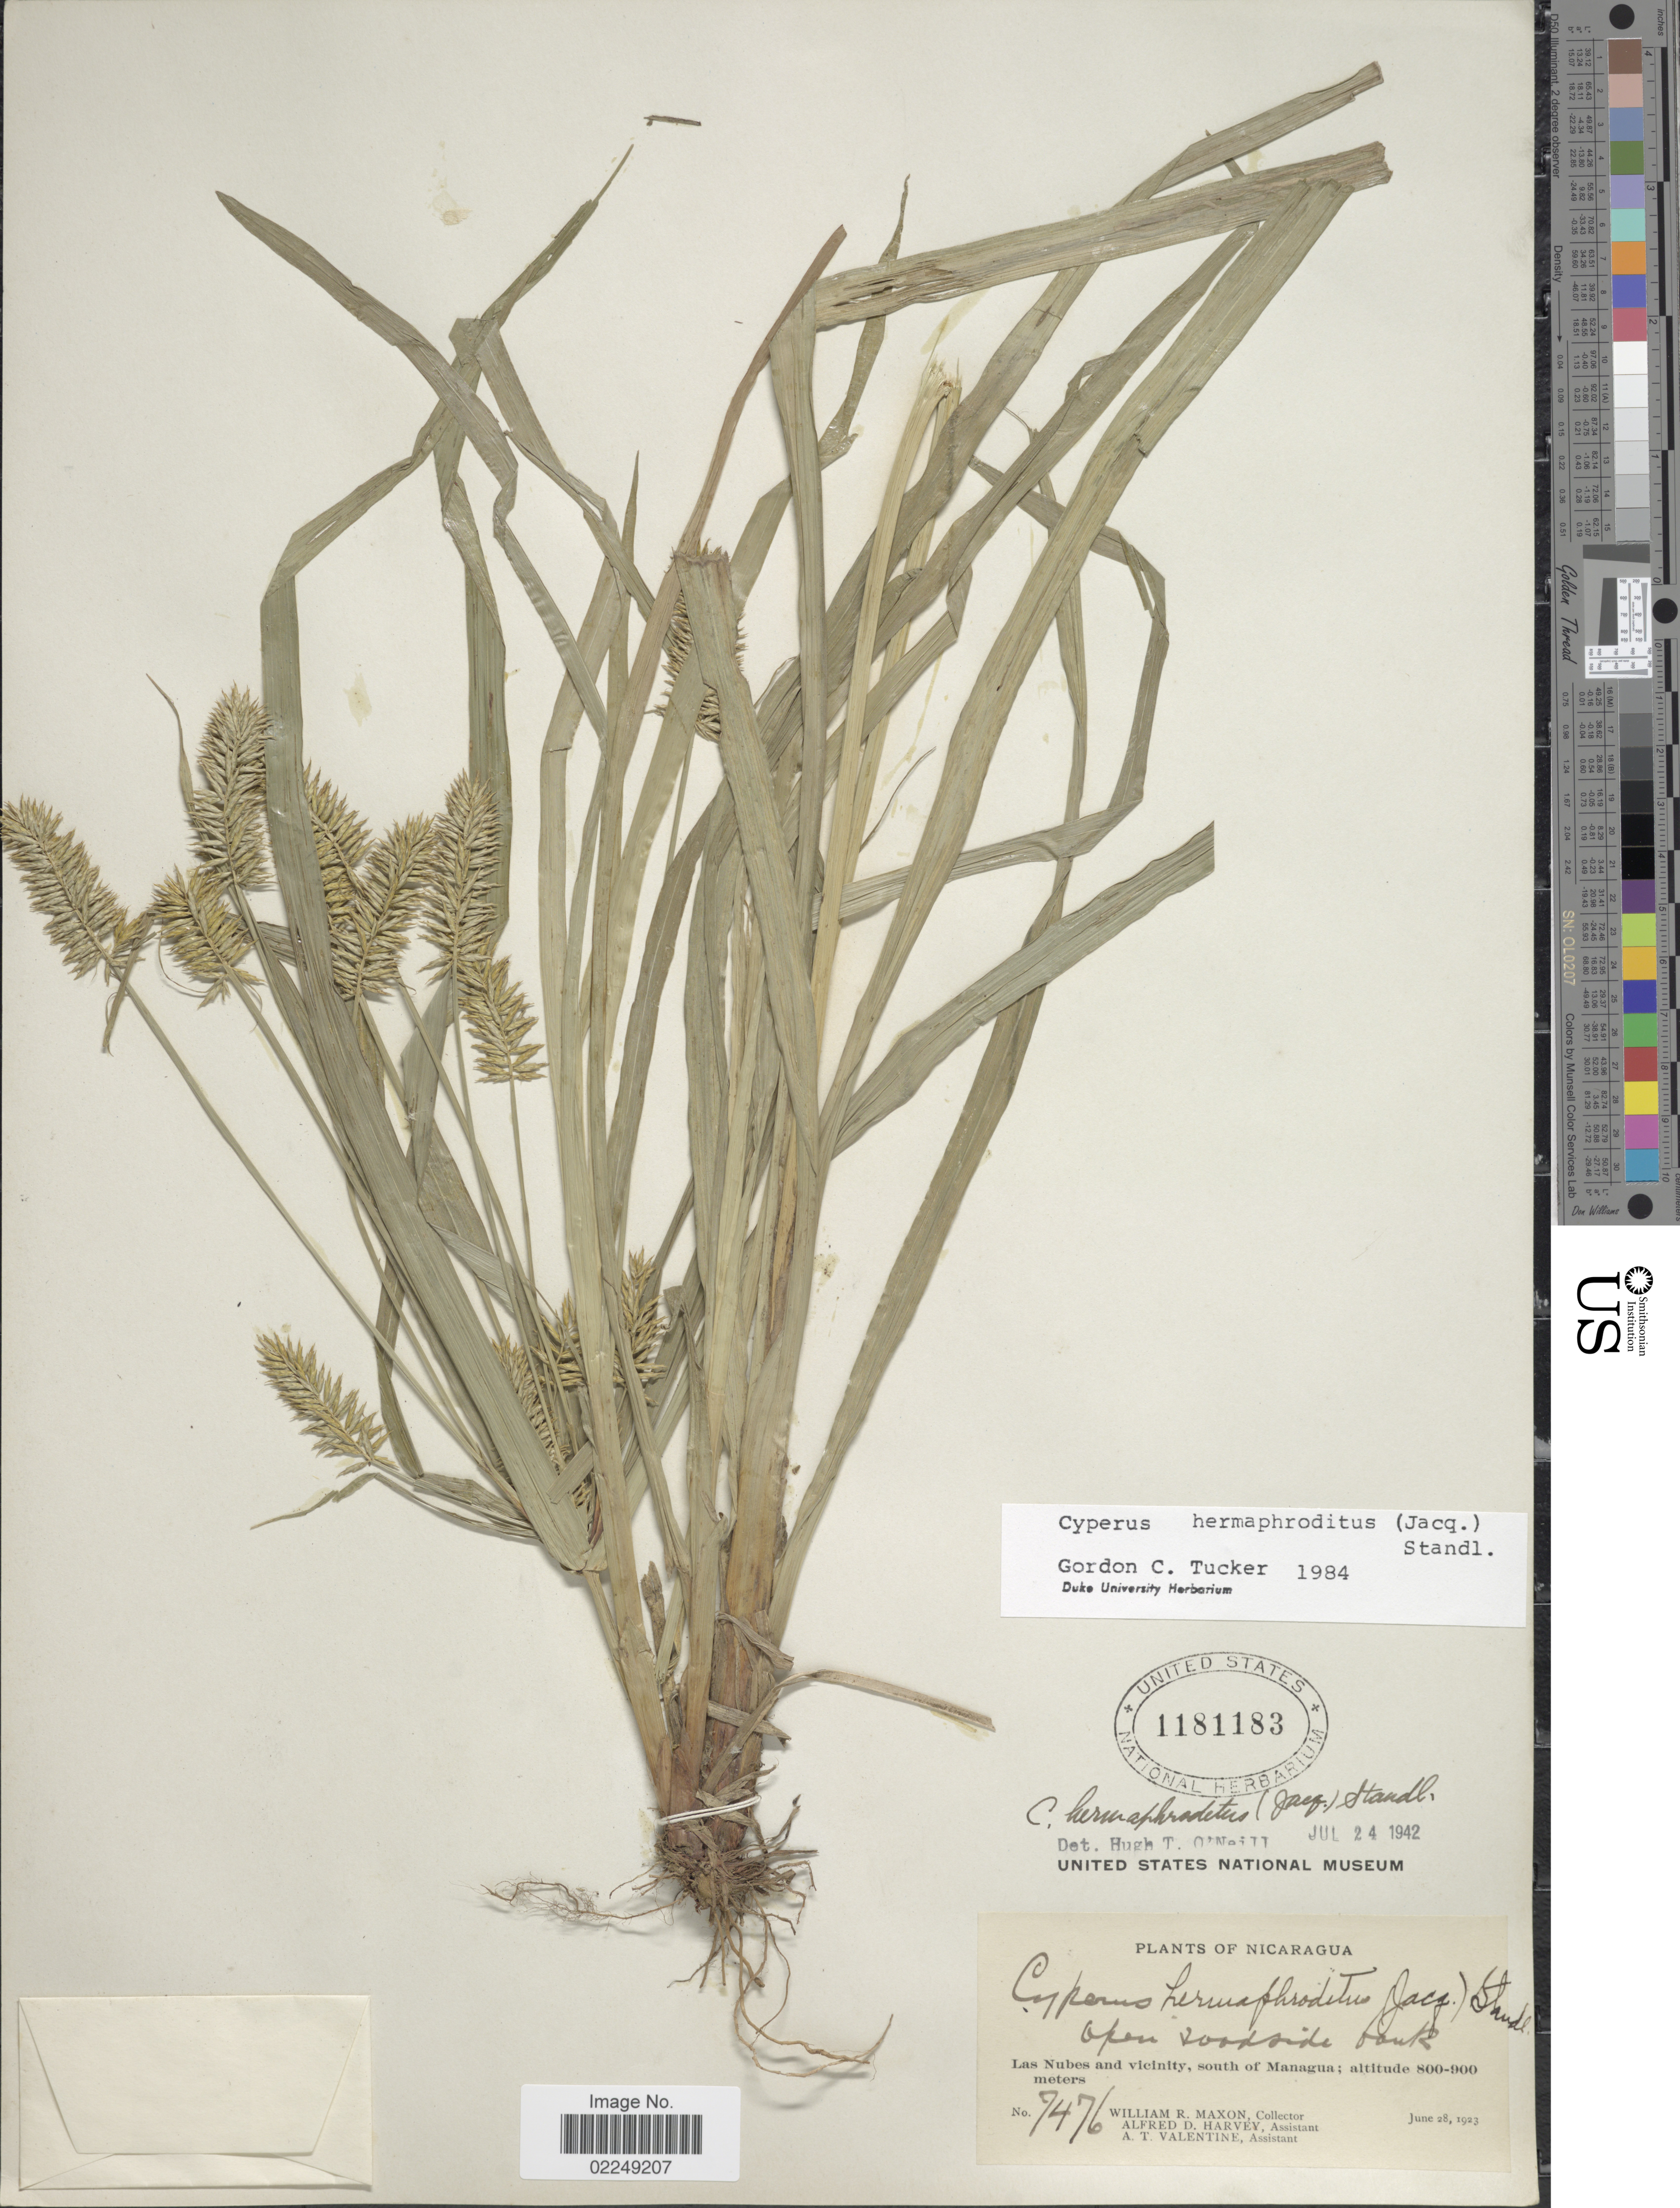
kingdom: Plantae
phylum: Tracheophyta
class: Liliopsida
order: Poales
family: Cyperaceae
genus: Cyperus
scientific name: Cyperus hermaphroditus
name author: (Jacq.) Standl.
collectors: W. R. Maxon, A. D. Harvey & A. Valentine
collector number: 7476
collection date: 1923-06-28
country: Nicaragua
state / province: Managua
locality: Las Nubes and vicinity, south of Managua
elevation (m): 800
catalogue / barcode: US 1181183